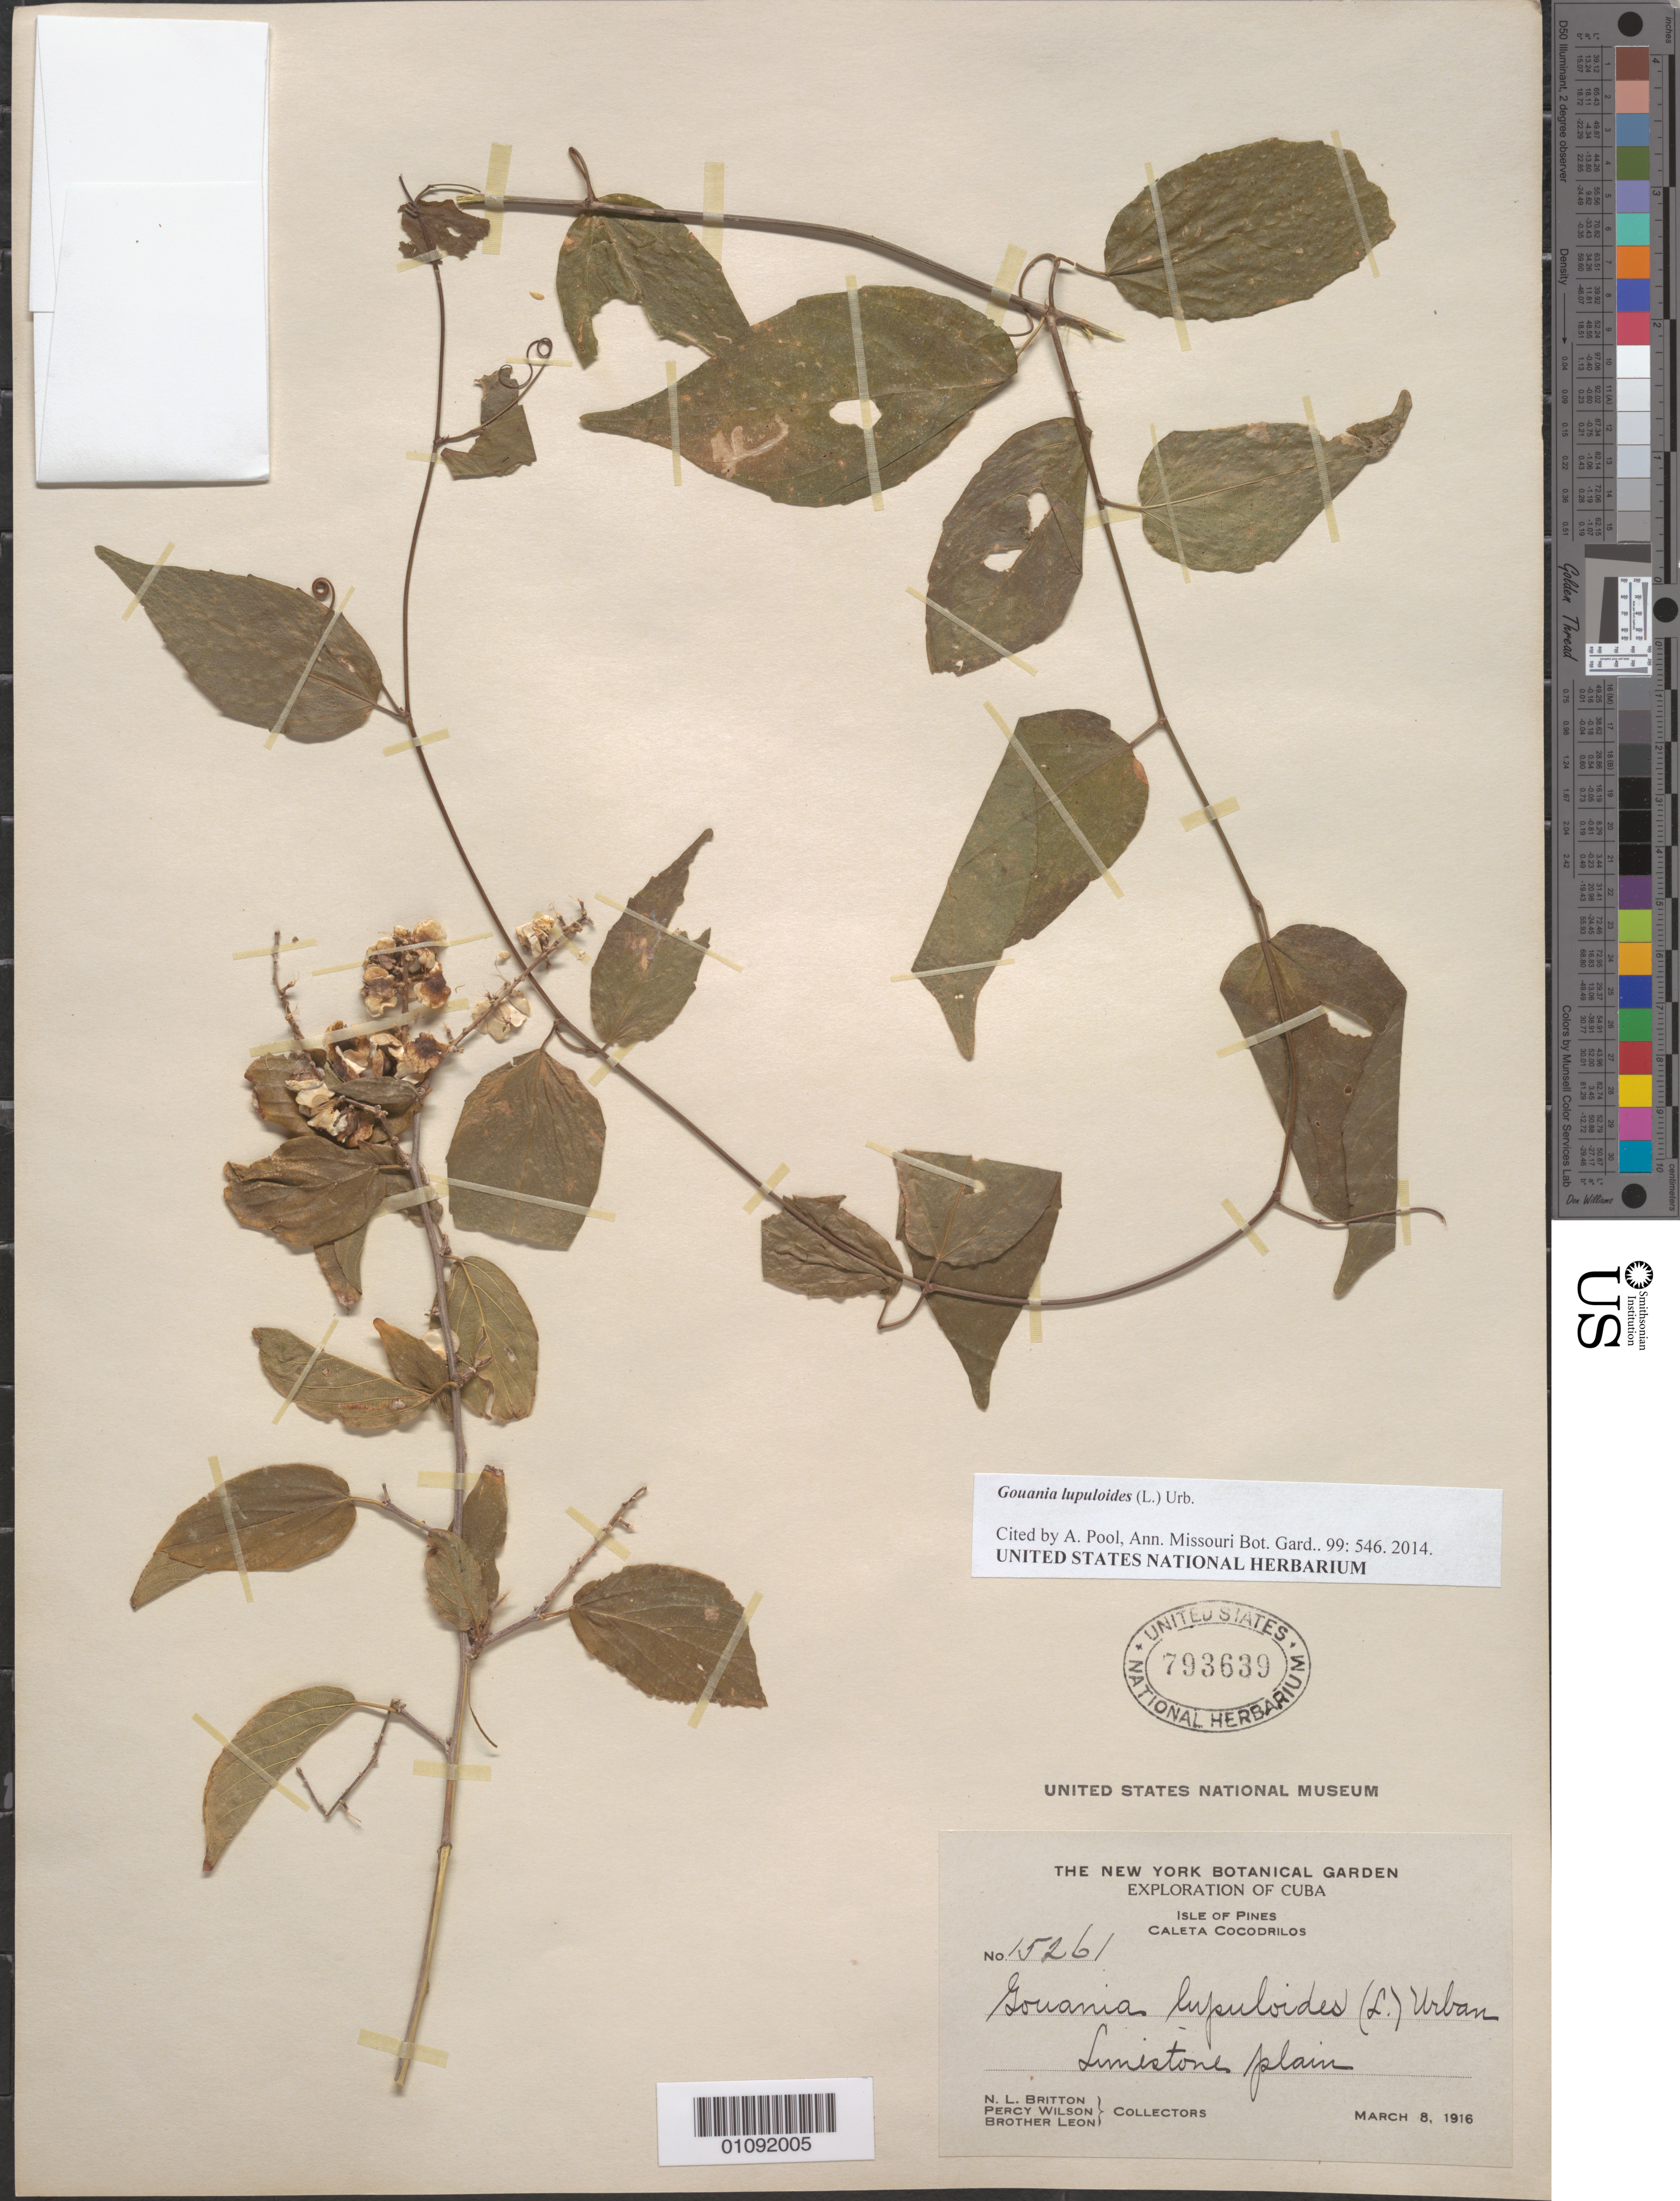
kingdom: Plantae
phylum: Tracheophyta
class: Magnoliopsida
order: Rosales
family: Rhamnaceae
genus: Gouania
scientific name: Gouania lupuloides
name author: (L.) Urb.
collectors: N. Britton, P. Wilson & Bro. León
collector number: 15261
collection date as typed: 08 Mar 1916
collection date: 1916-03-08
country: Cuba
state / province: Isla de La Juventud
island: Isla de la Juventud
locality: Isle of Pines, Caleta Cococrilos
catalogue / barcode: US 793639